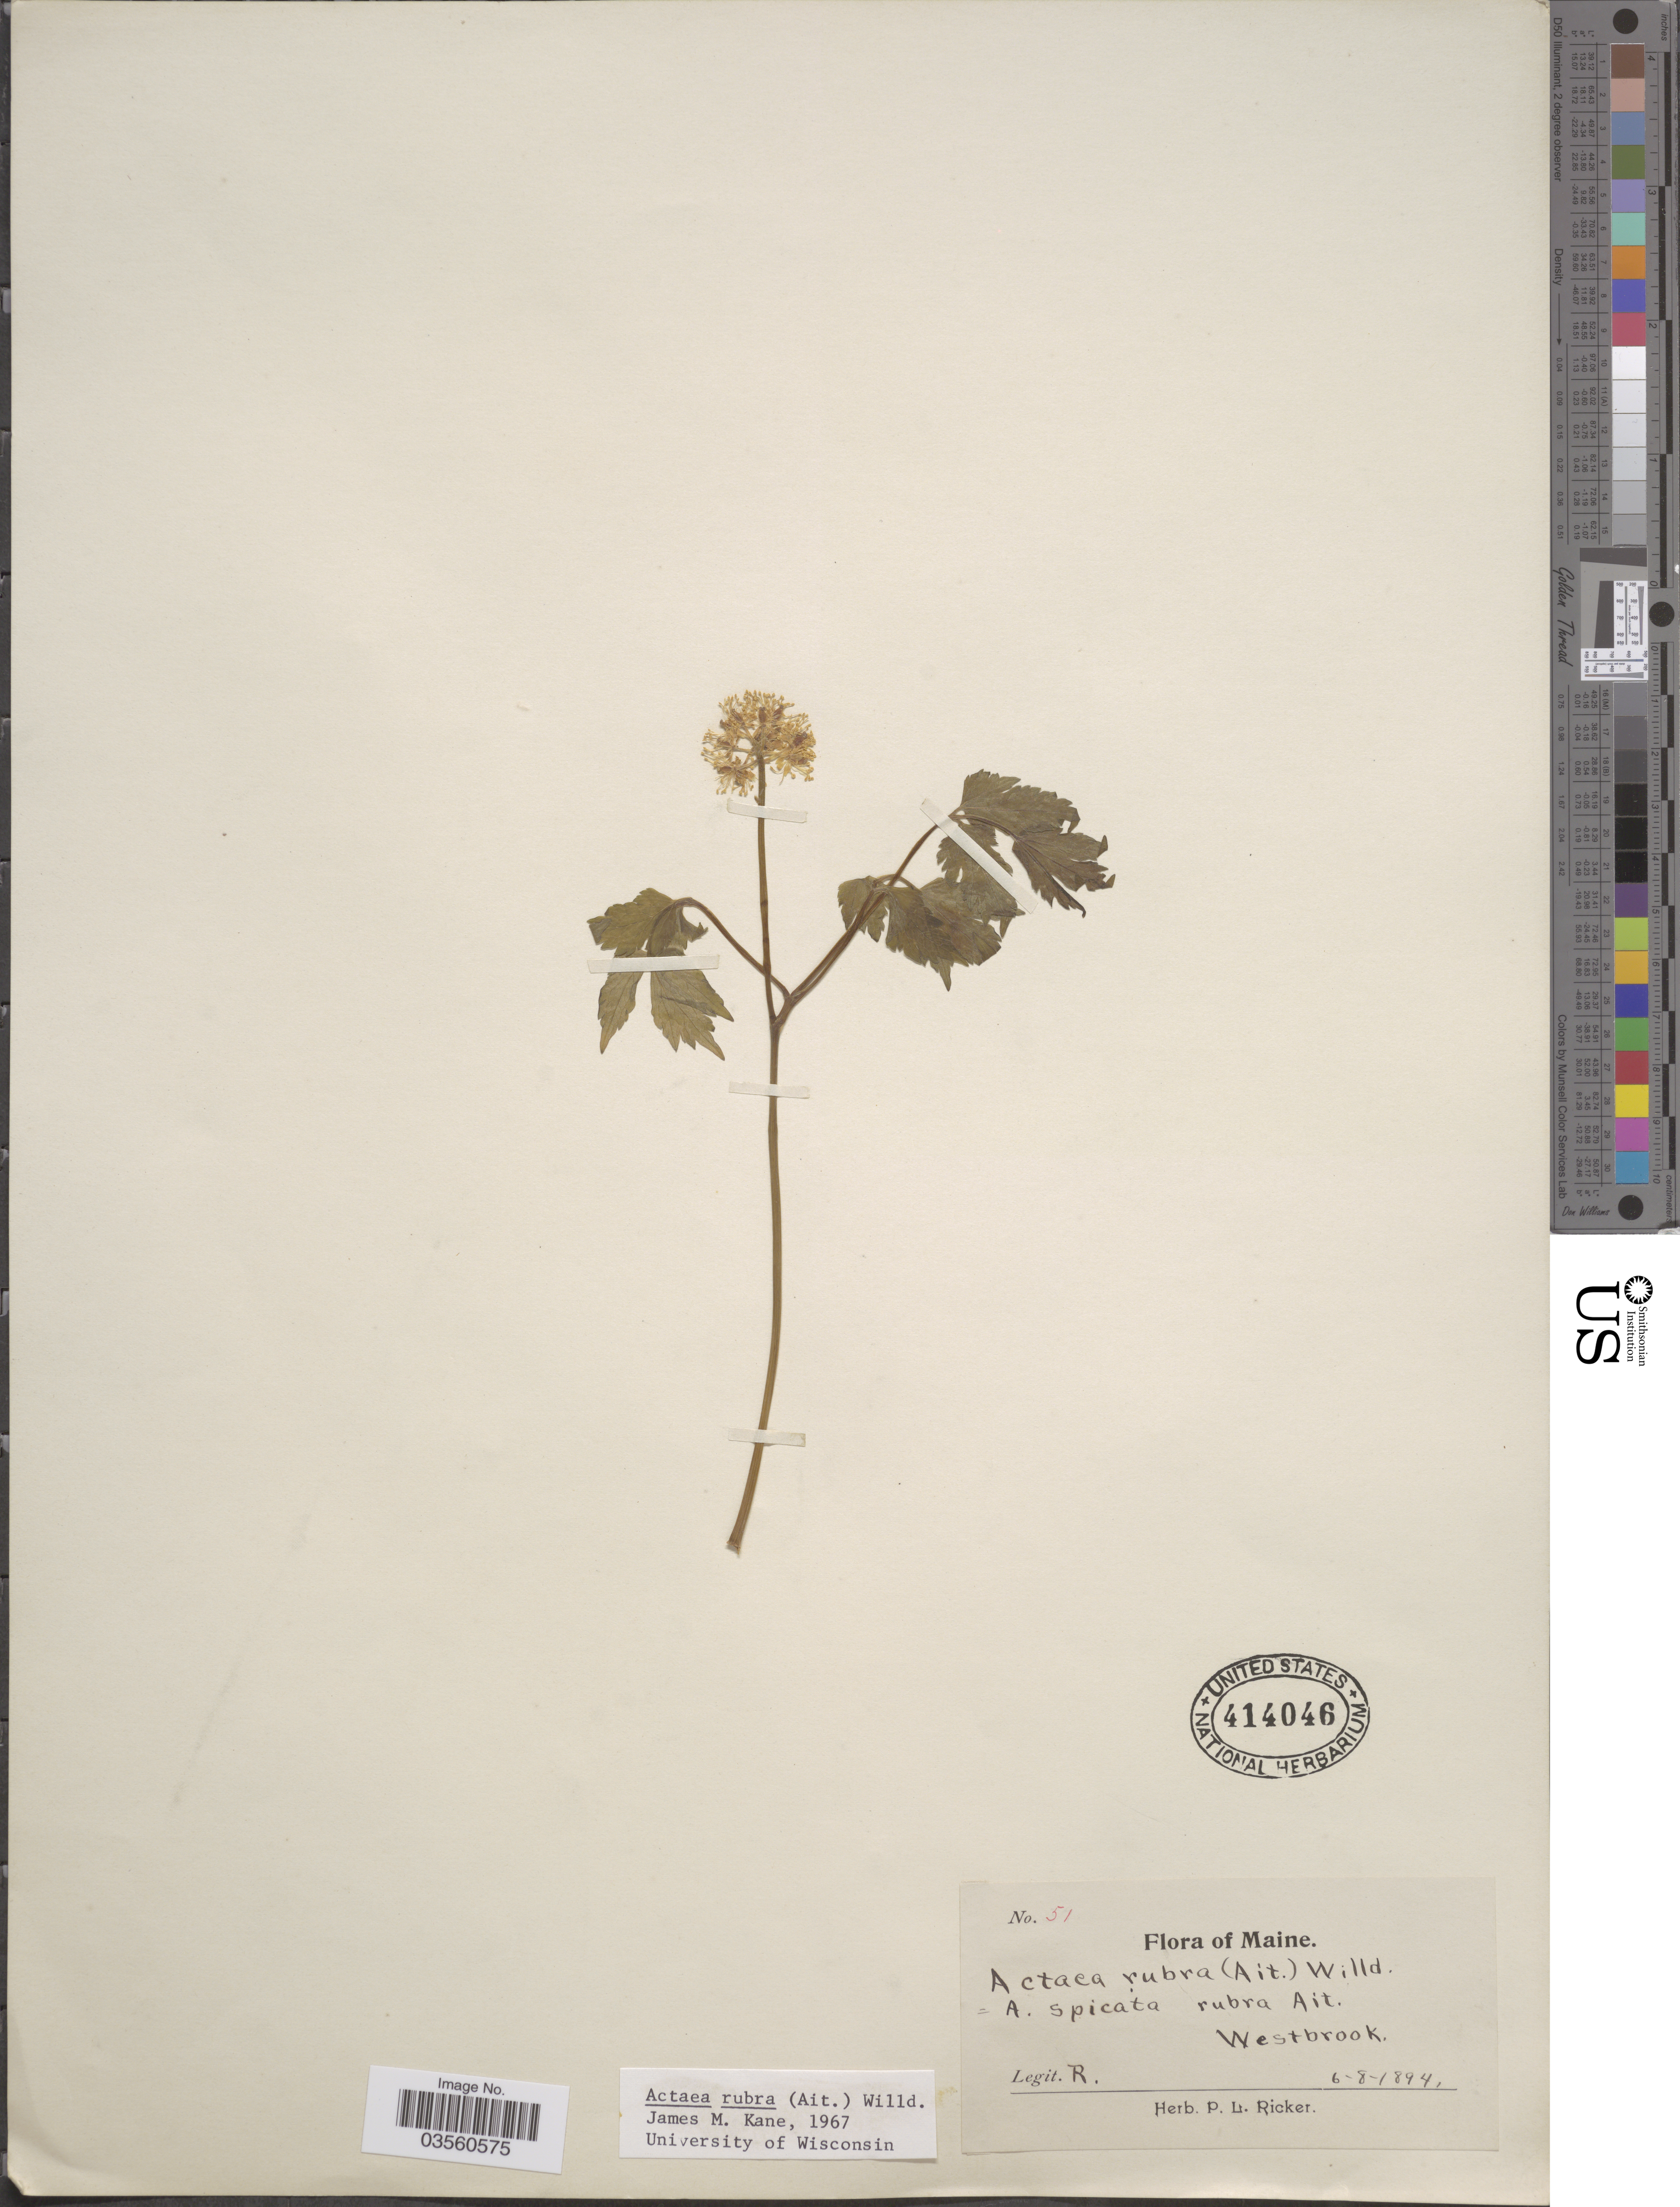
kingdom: Plantae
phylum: Tracheophyta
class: Magnoliopsida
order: Ranunculales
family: Ranunculaceae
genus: Actaea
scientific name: Actaea rubra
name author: (Aiton) Willd.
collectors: P. Ricker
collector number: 51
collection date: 1894-06-08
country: United States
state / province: Maine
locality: Westbrook.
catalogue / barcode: US 414046